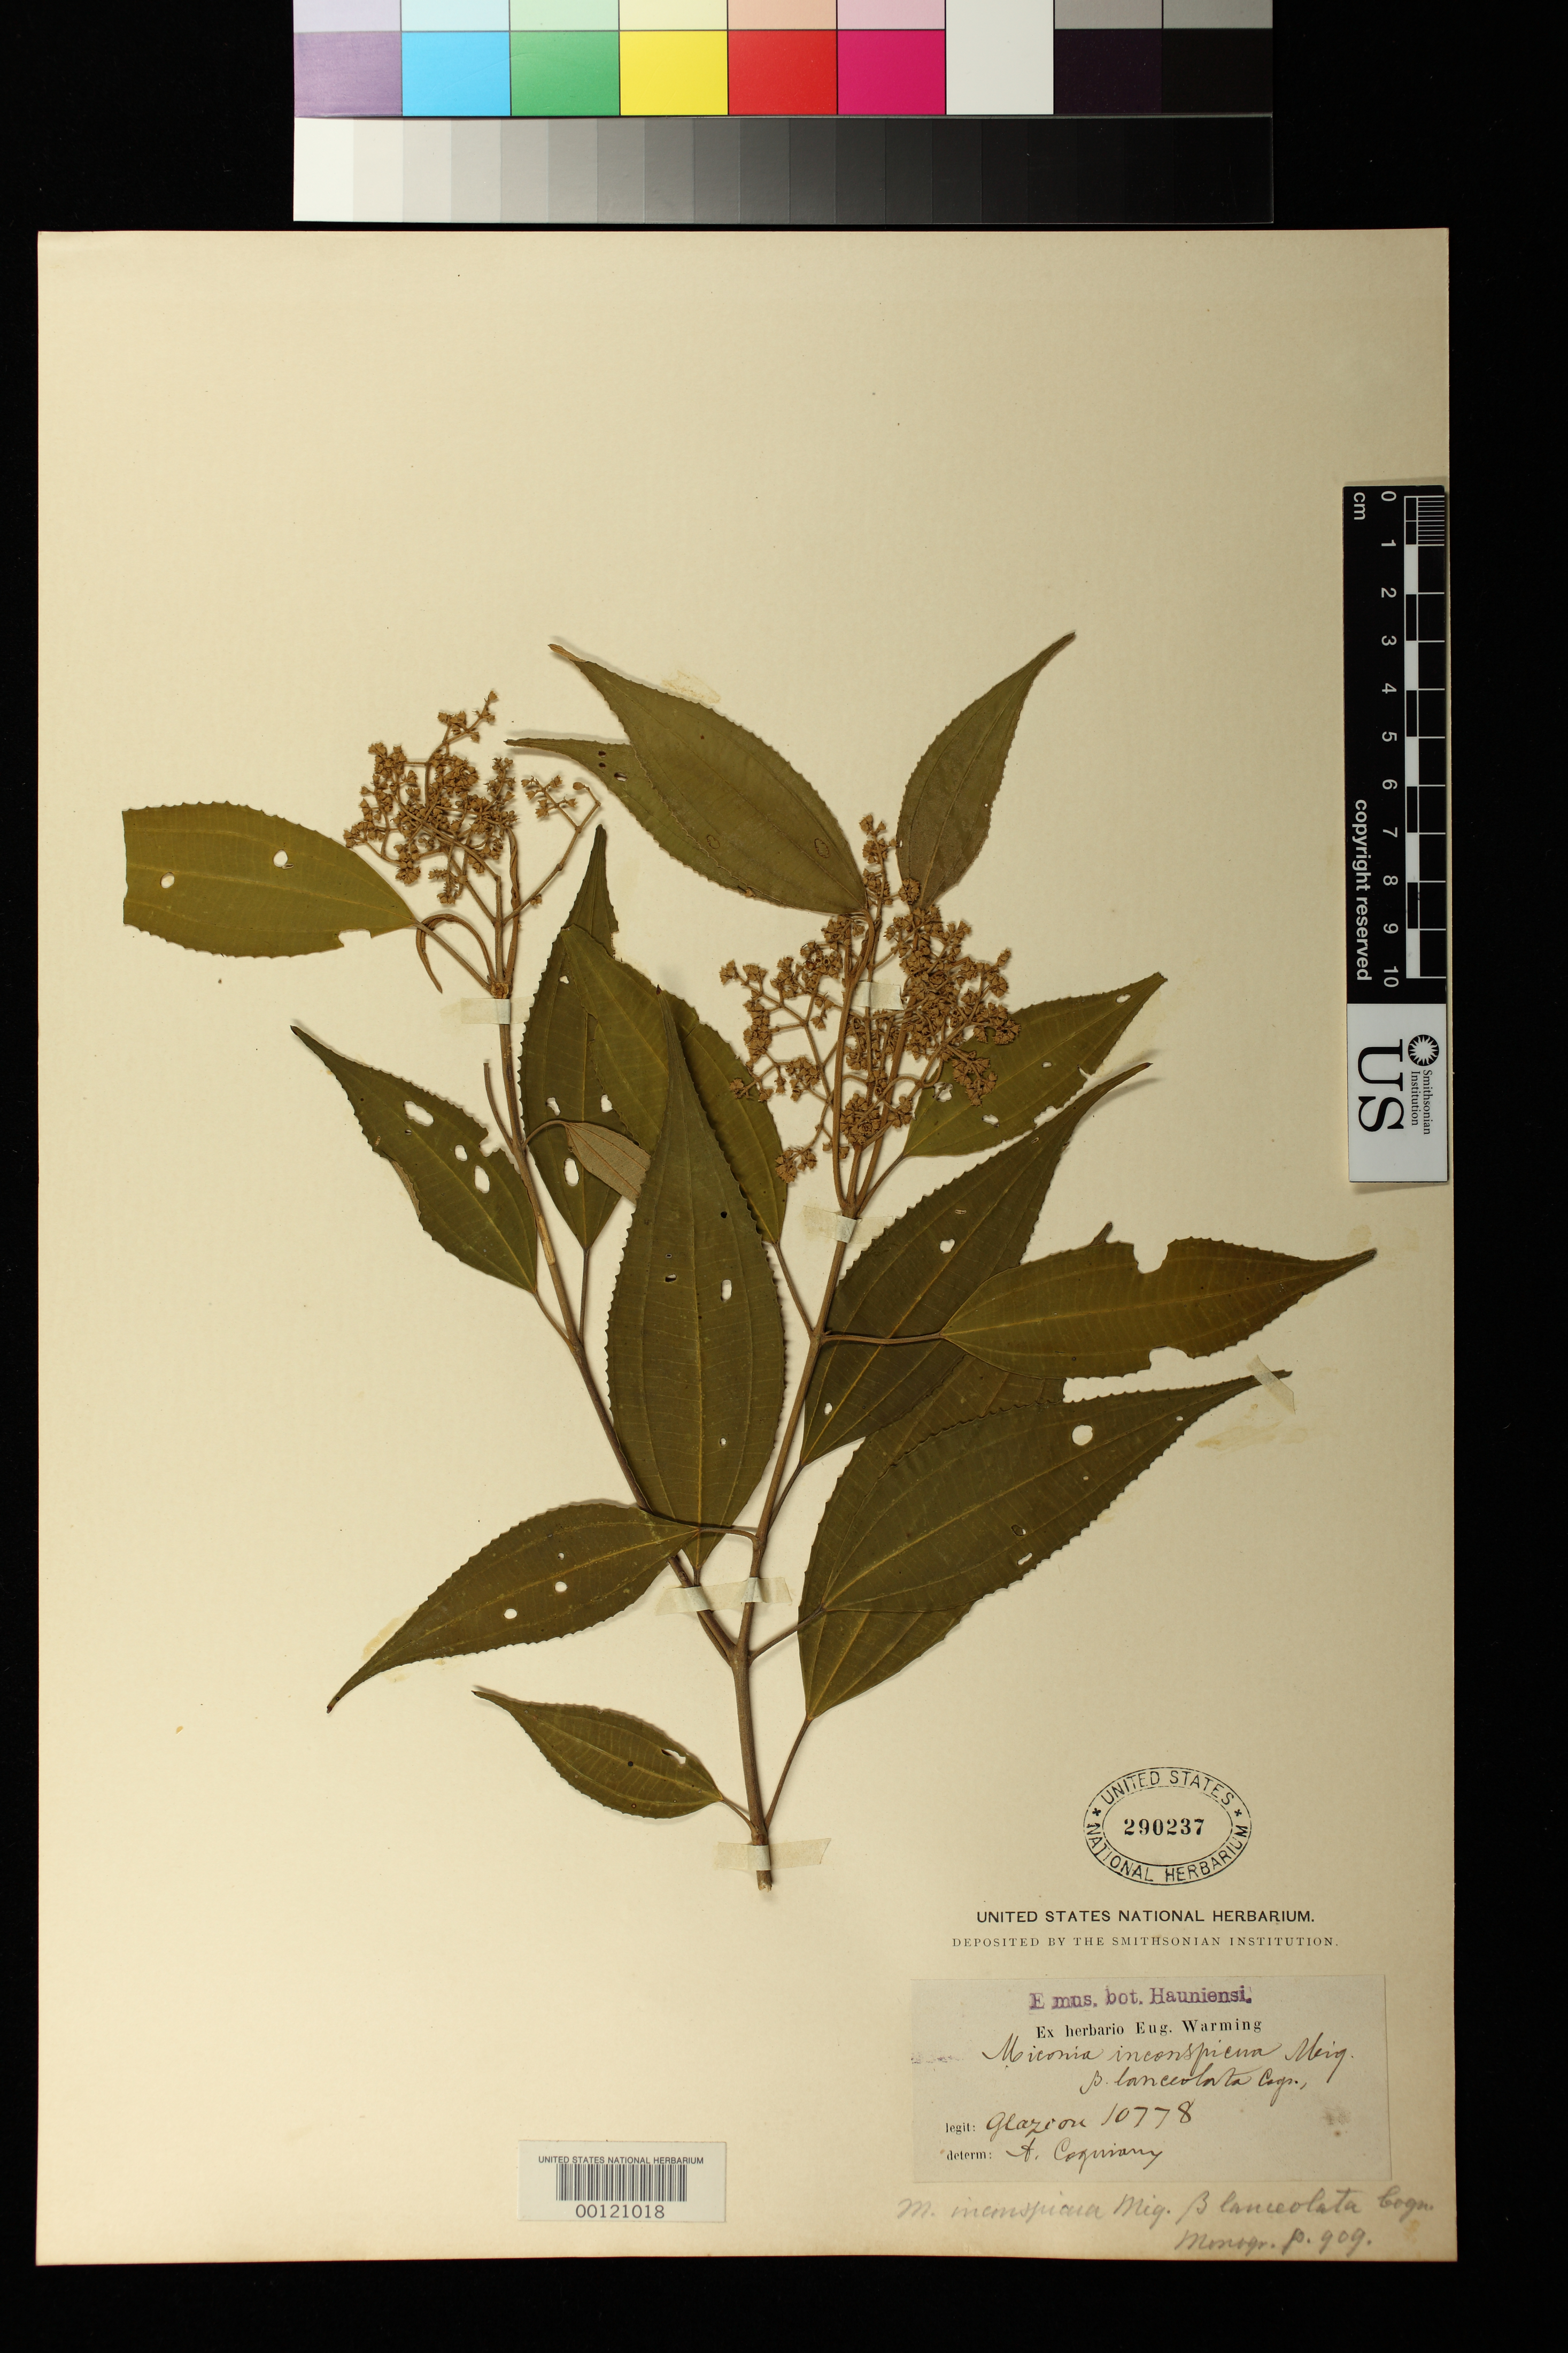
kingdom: Plantae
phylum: Tracheophyta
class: Magnoliopsida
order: Myrtales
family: Melastomataceae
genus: Miconia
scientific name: Miconia inconspicua var. lanceolata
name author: Cogn. in Mart.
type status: Type Collection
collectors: A. F. M. Glaziou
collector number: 10778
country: Brazil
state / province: Rio de Janeiro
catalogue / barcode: US 290237